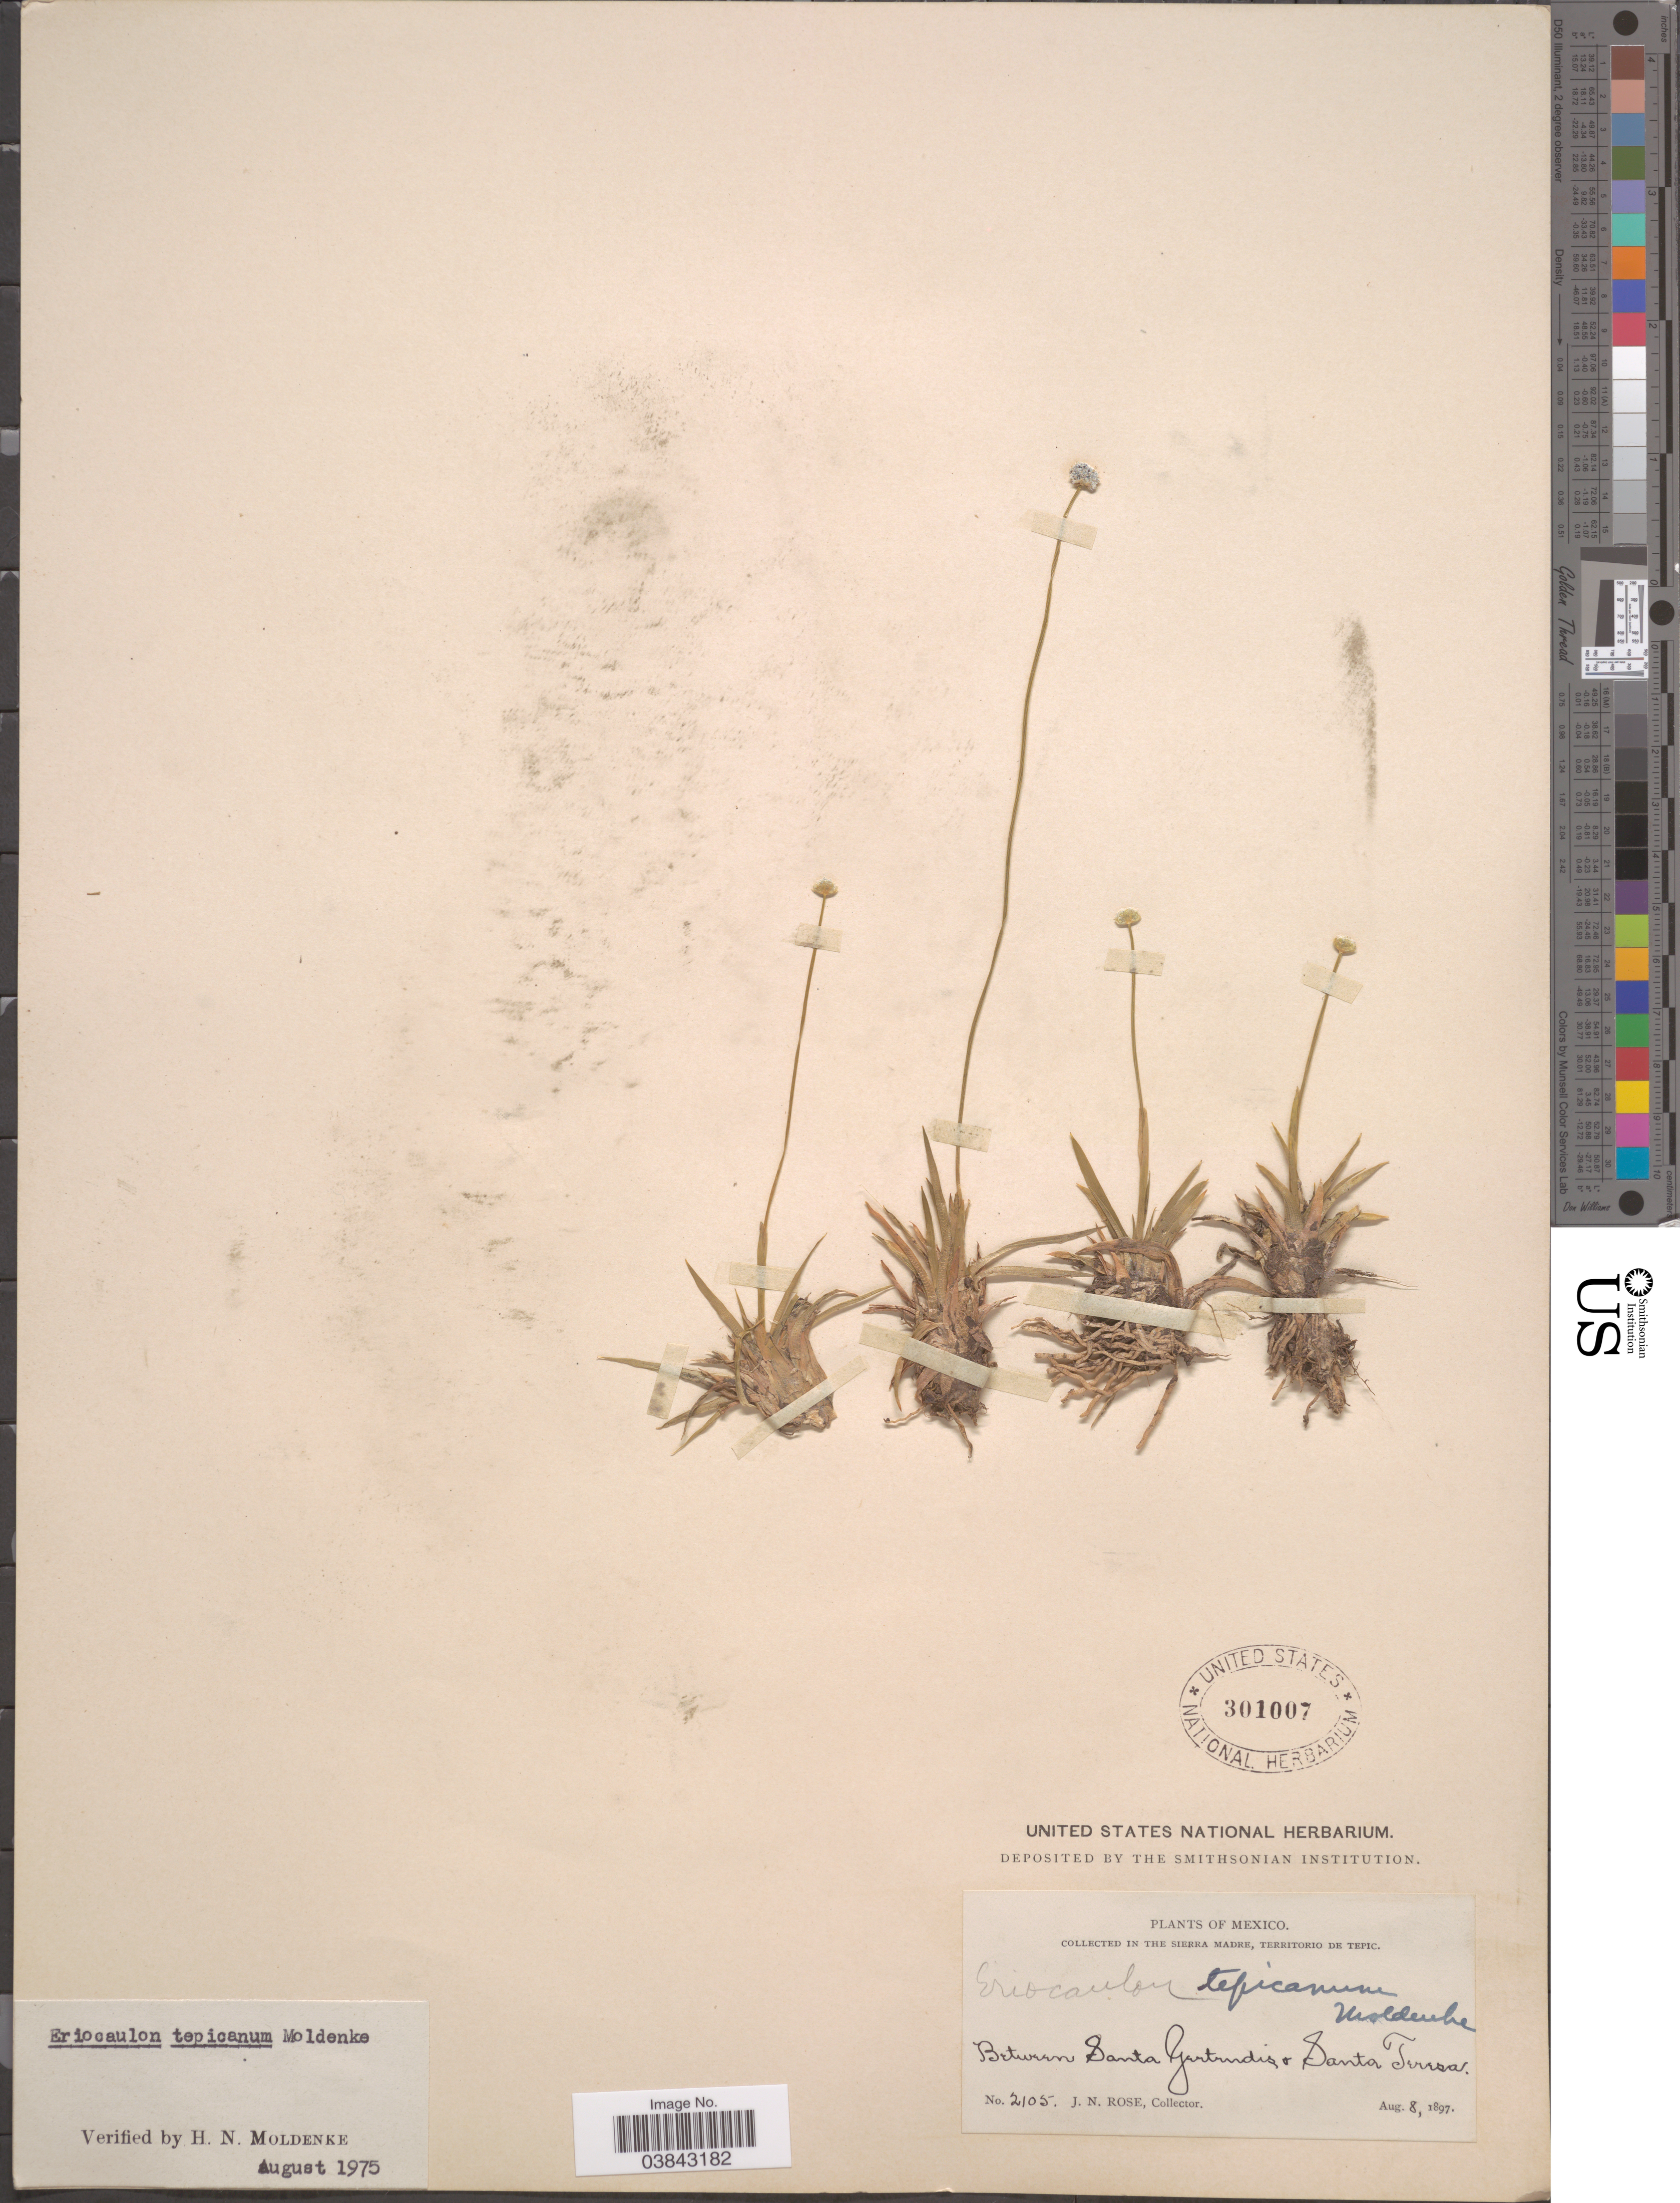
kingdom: Plantae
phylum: Tracheophyta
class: Liliopsida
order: Poales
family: Eriocaulaceae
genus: Eriocaulon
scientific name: Eriocaulon tepicanum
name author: Moldenke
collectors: J. N. Rose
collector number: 2105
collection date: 1897-08-08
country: Mexico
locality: In the Sierra Madre, Territorio de Tepic. Between Santa Gertrudis & Santa Teresa.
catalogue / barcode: US 301007